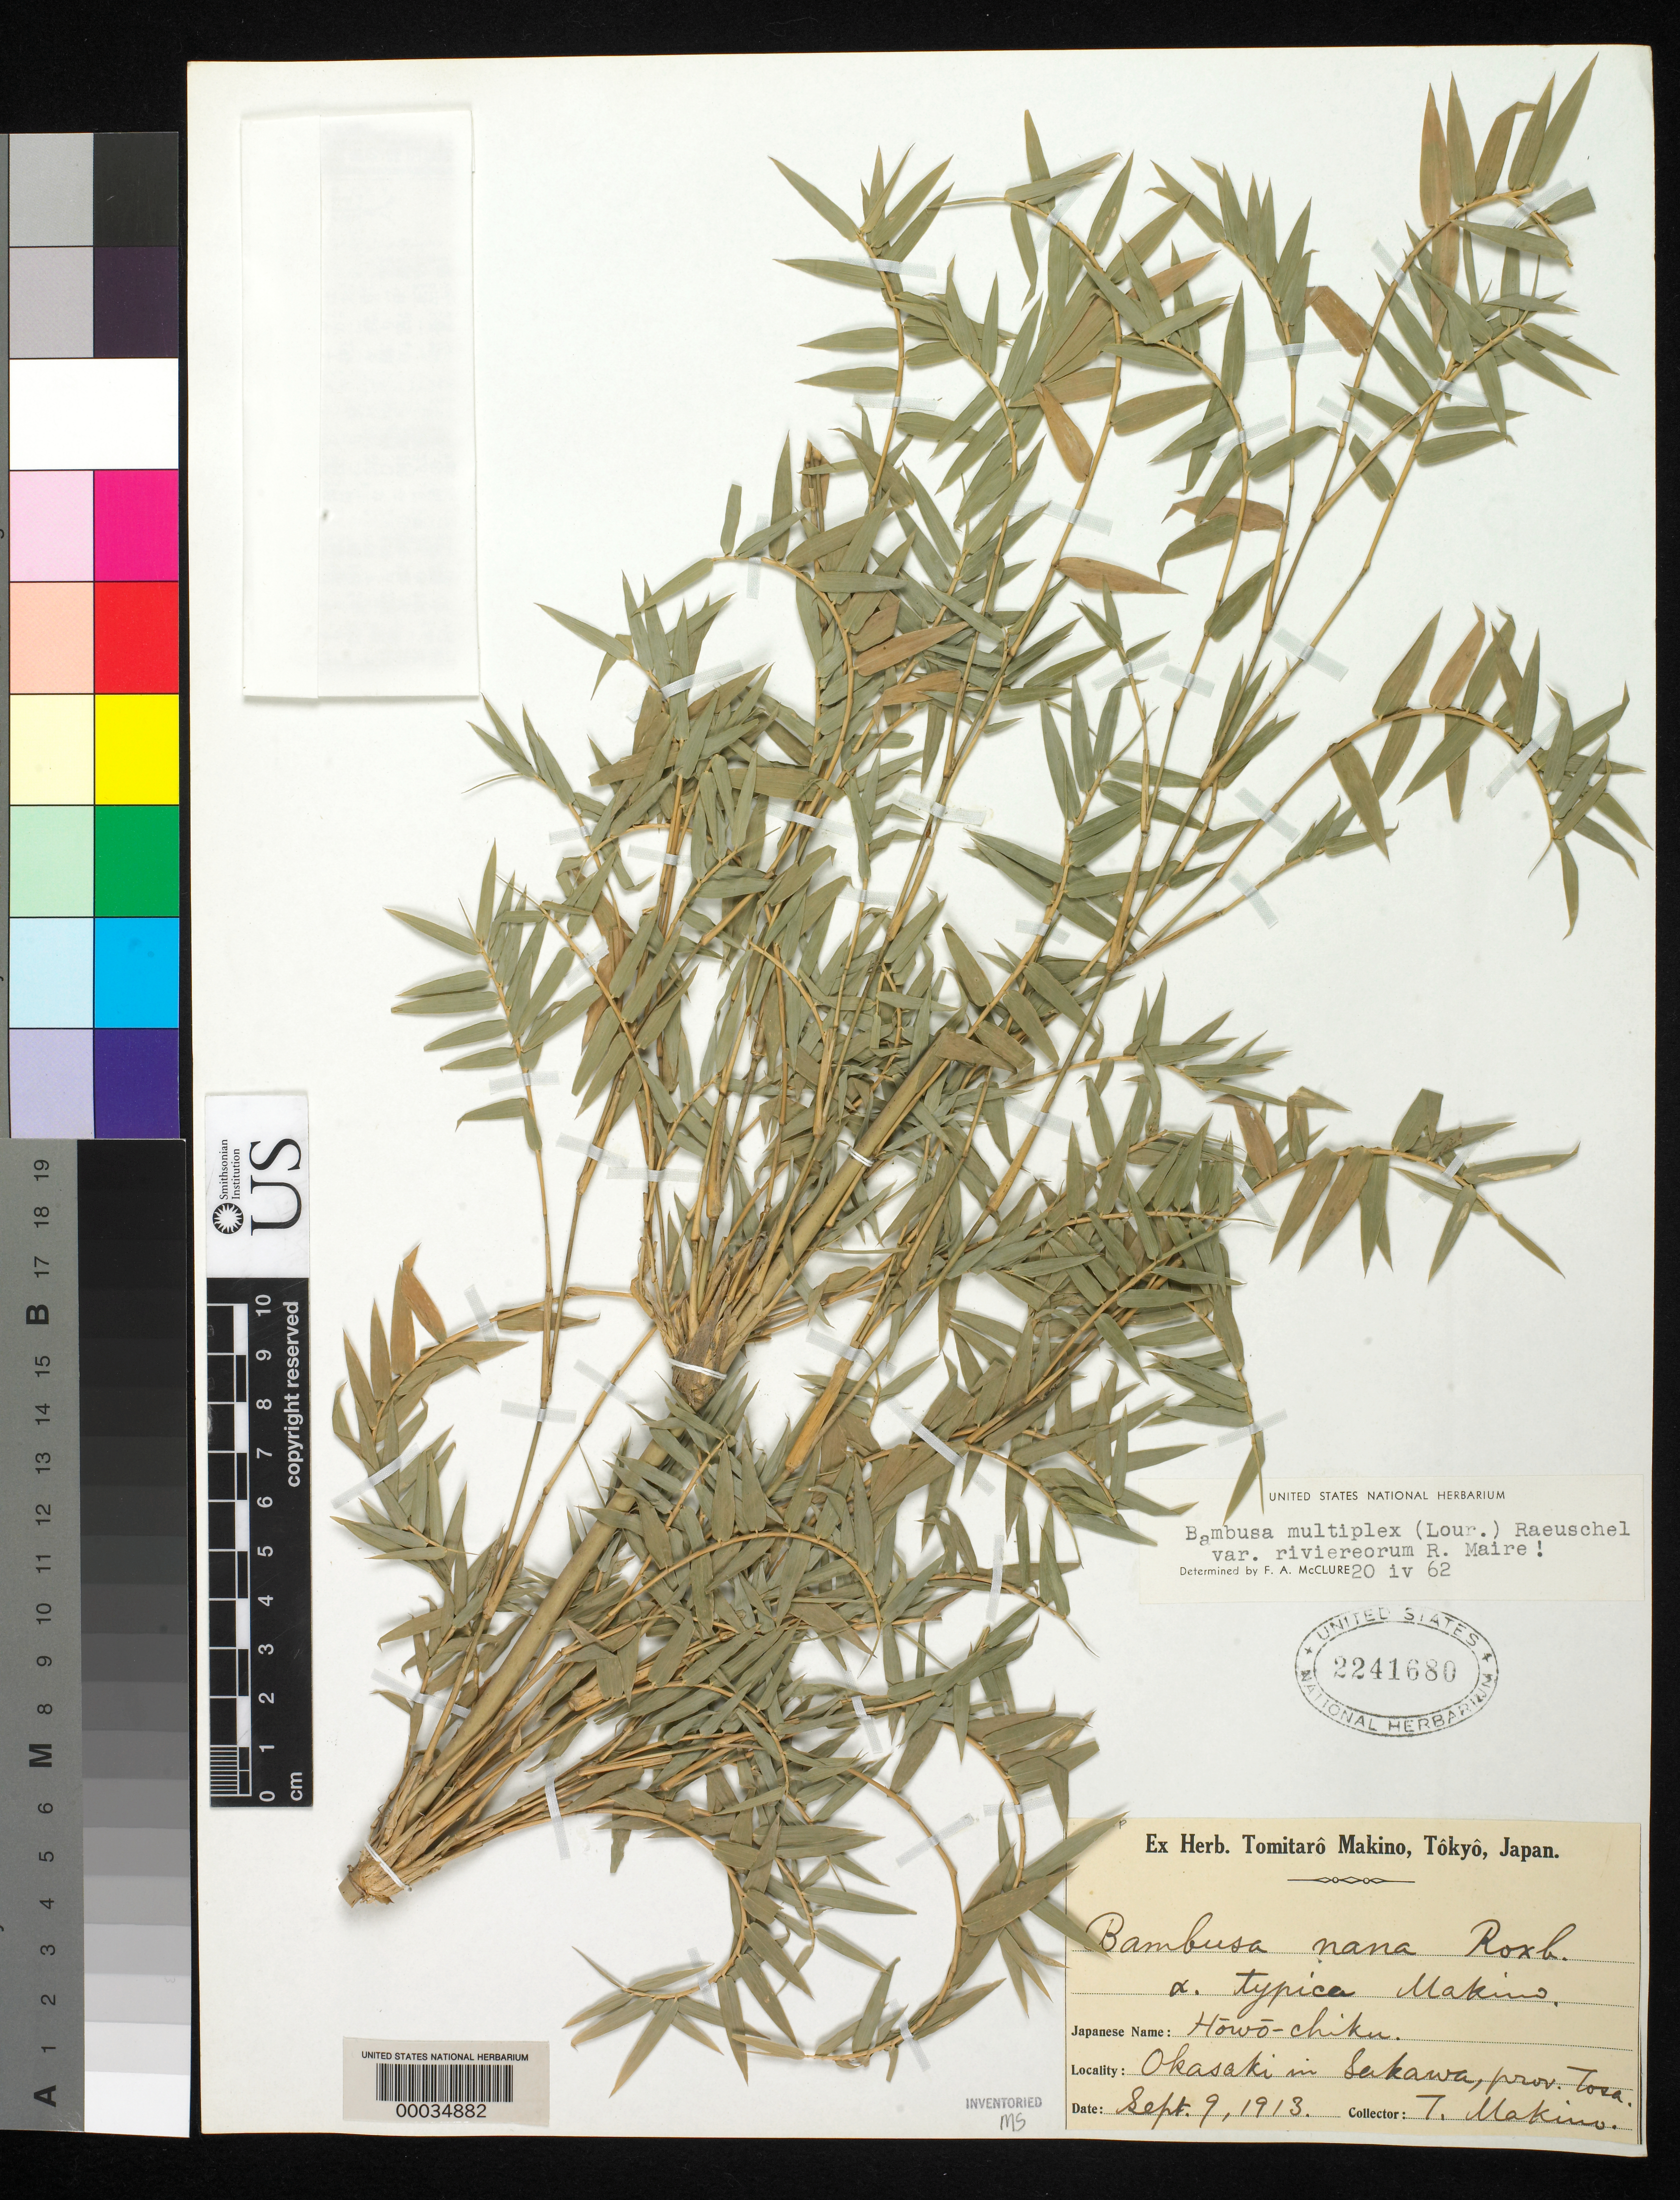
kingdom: Plantae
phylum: Tracheophyta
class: Liliopsida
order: Poales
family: Poaceae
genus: Bambusa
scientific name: Bambusa glaucescens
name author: (Willd.) Merr.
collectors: T. Makino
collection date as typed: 09 Sep 1913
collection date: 1913-09-09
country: Japan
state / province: Koti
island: Shikoku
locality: Tosa, okasaki, sakawa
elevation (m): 600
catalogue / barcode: US 2241680